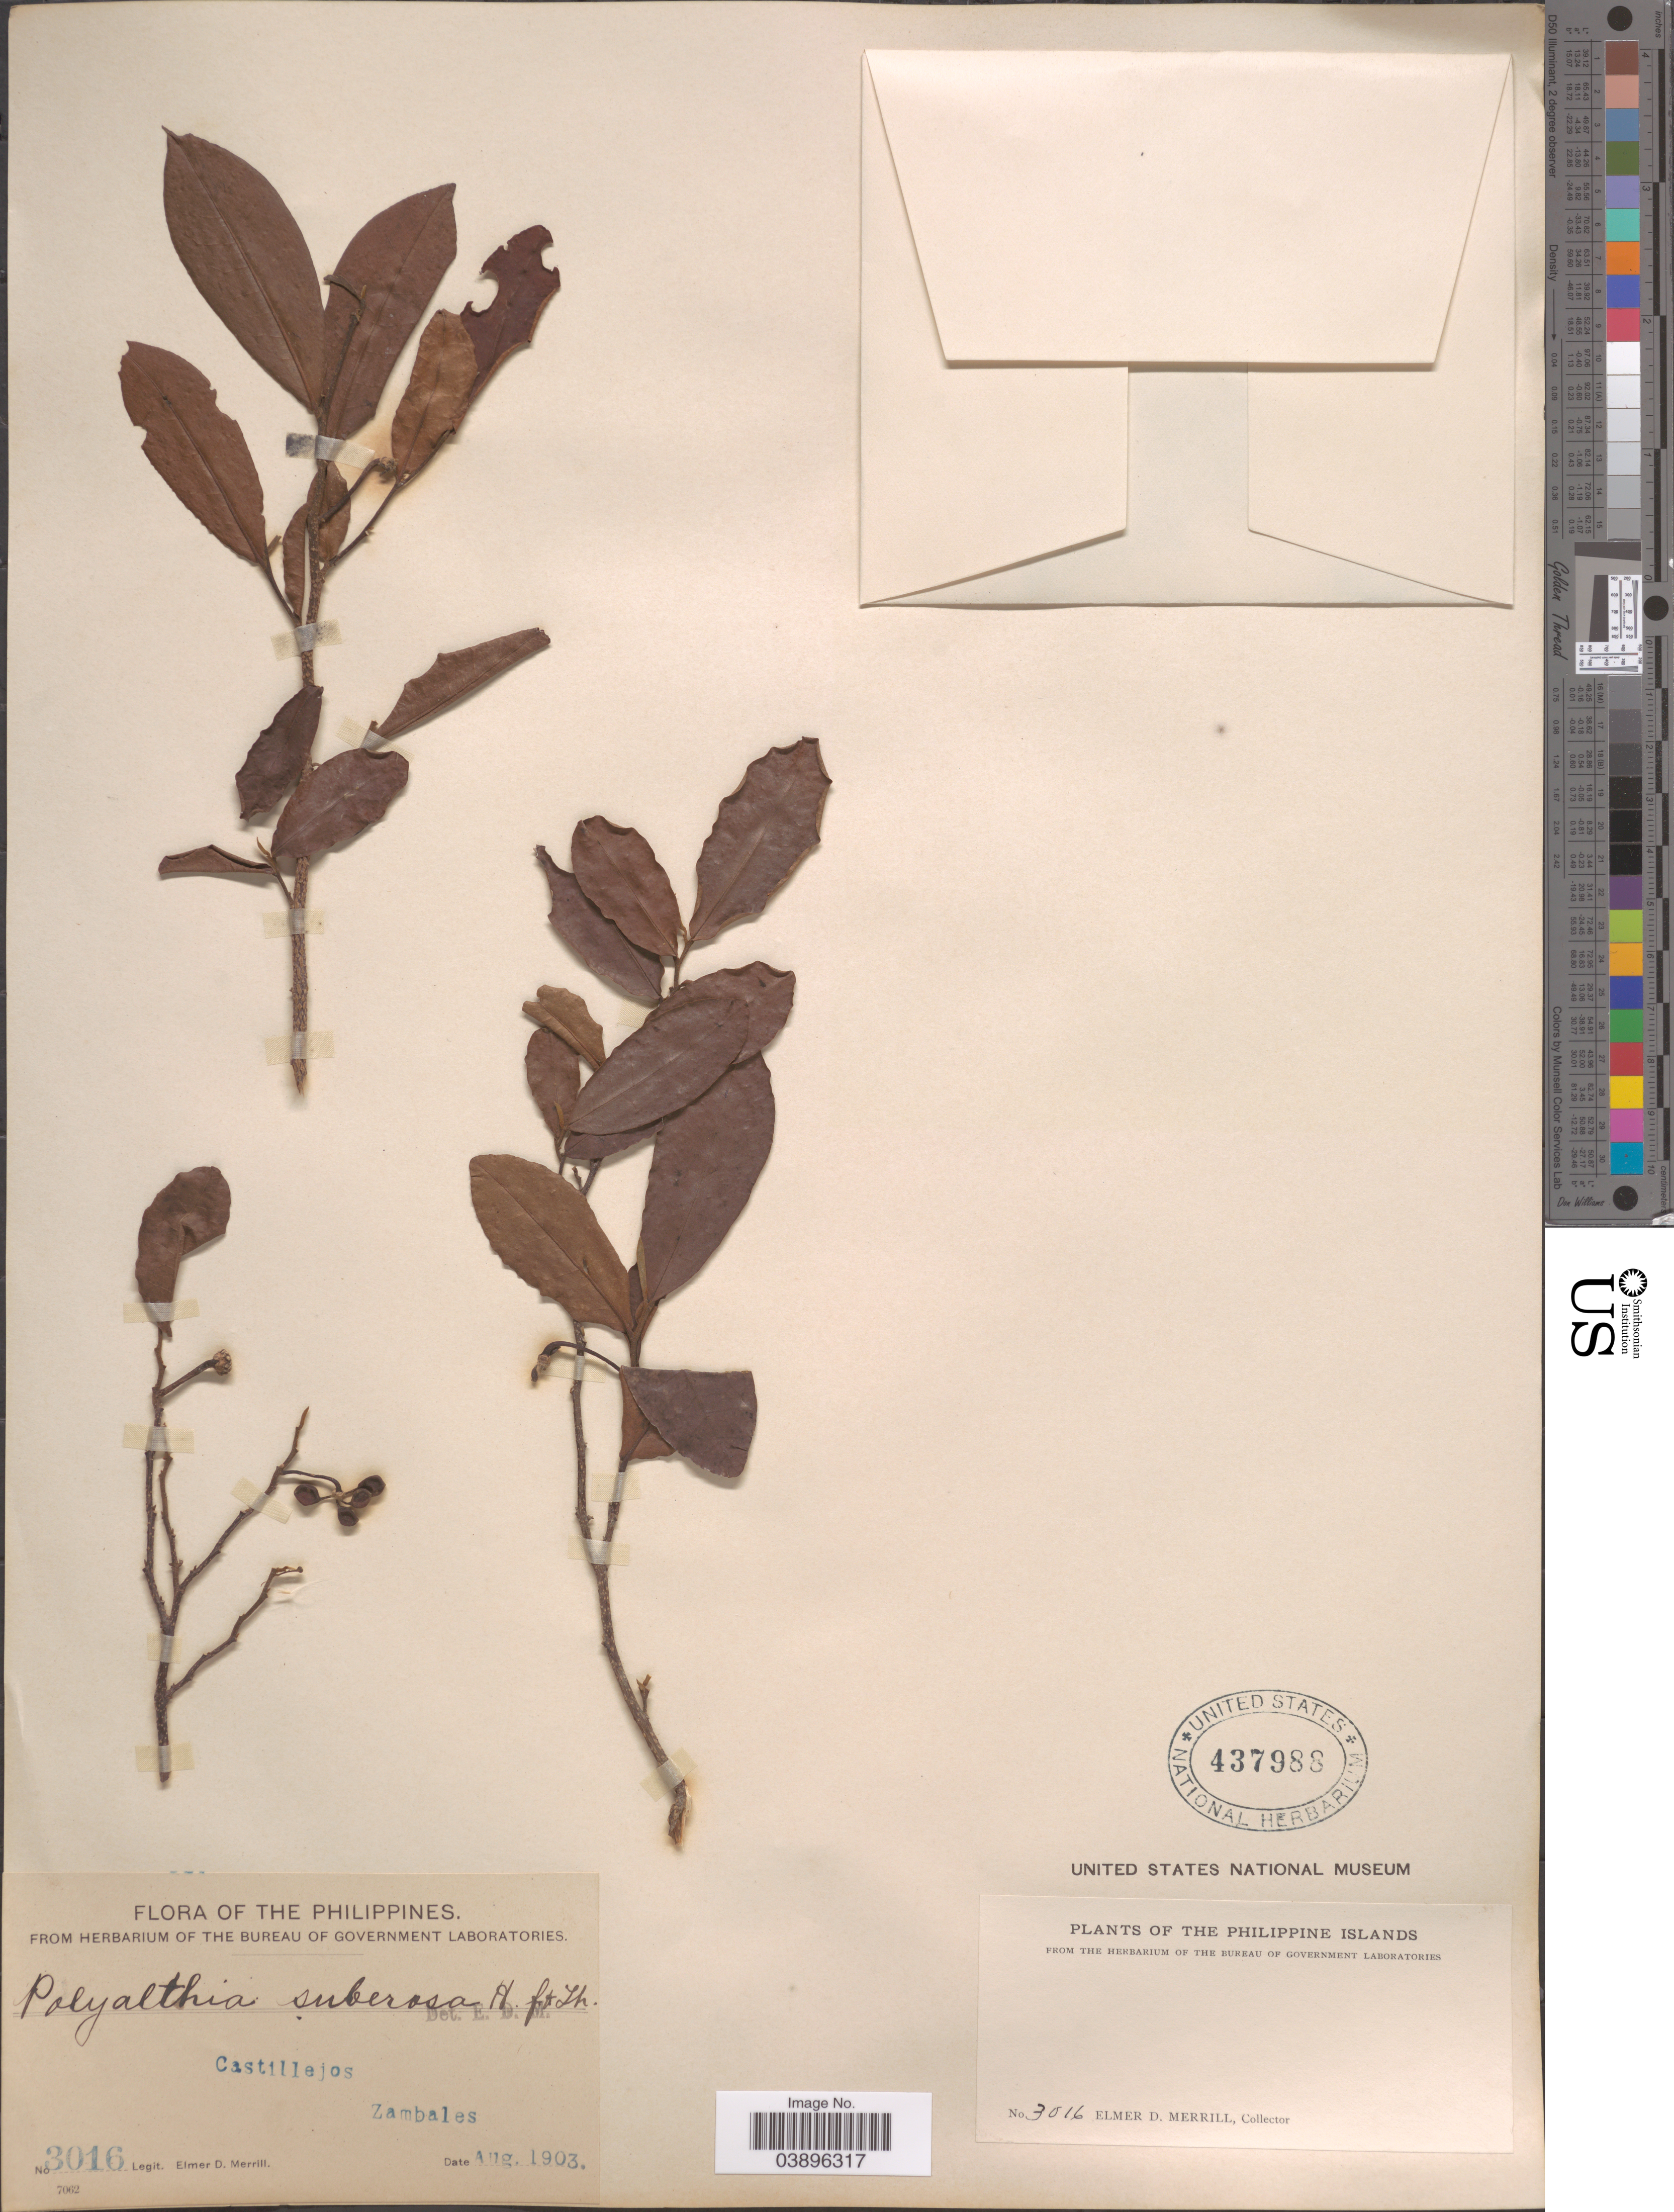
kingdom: Plantae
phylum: Tracheophyta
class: Magnoliopsida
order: Magnoliales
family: Annonaceae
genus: Polyalthia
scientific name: Polyalthia suberosa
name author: (Roxb.) Thwaites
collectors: E. D. Merrill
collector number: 3016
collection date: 1903-08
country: Philippines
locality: Castillejos, Zambales. Philippine Islands.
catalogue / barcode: US 437988